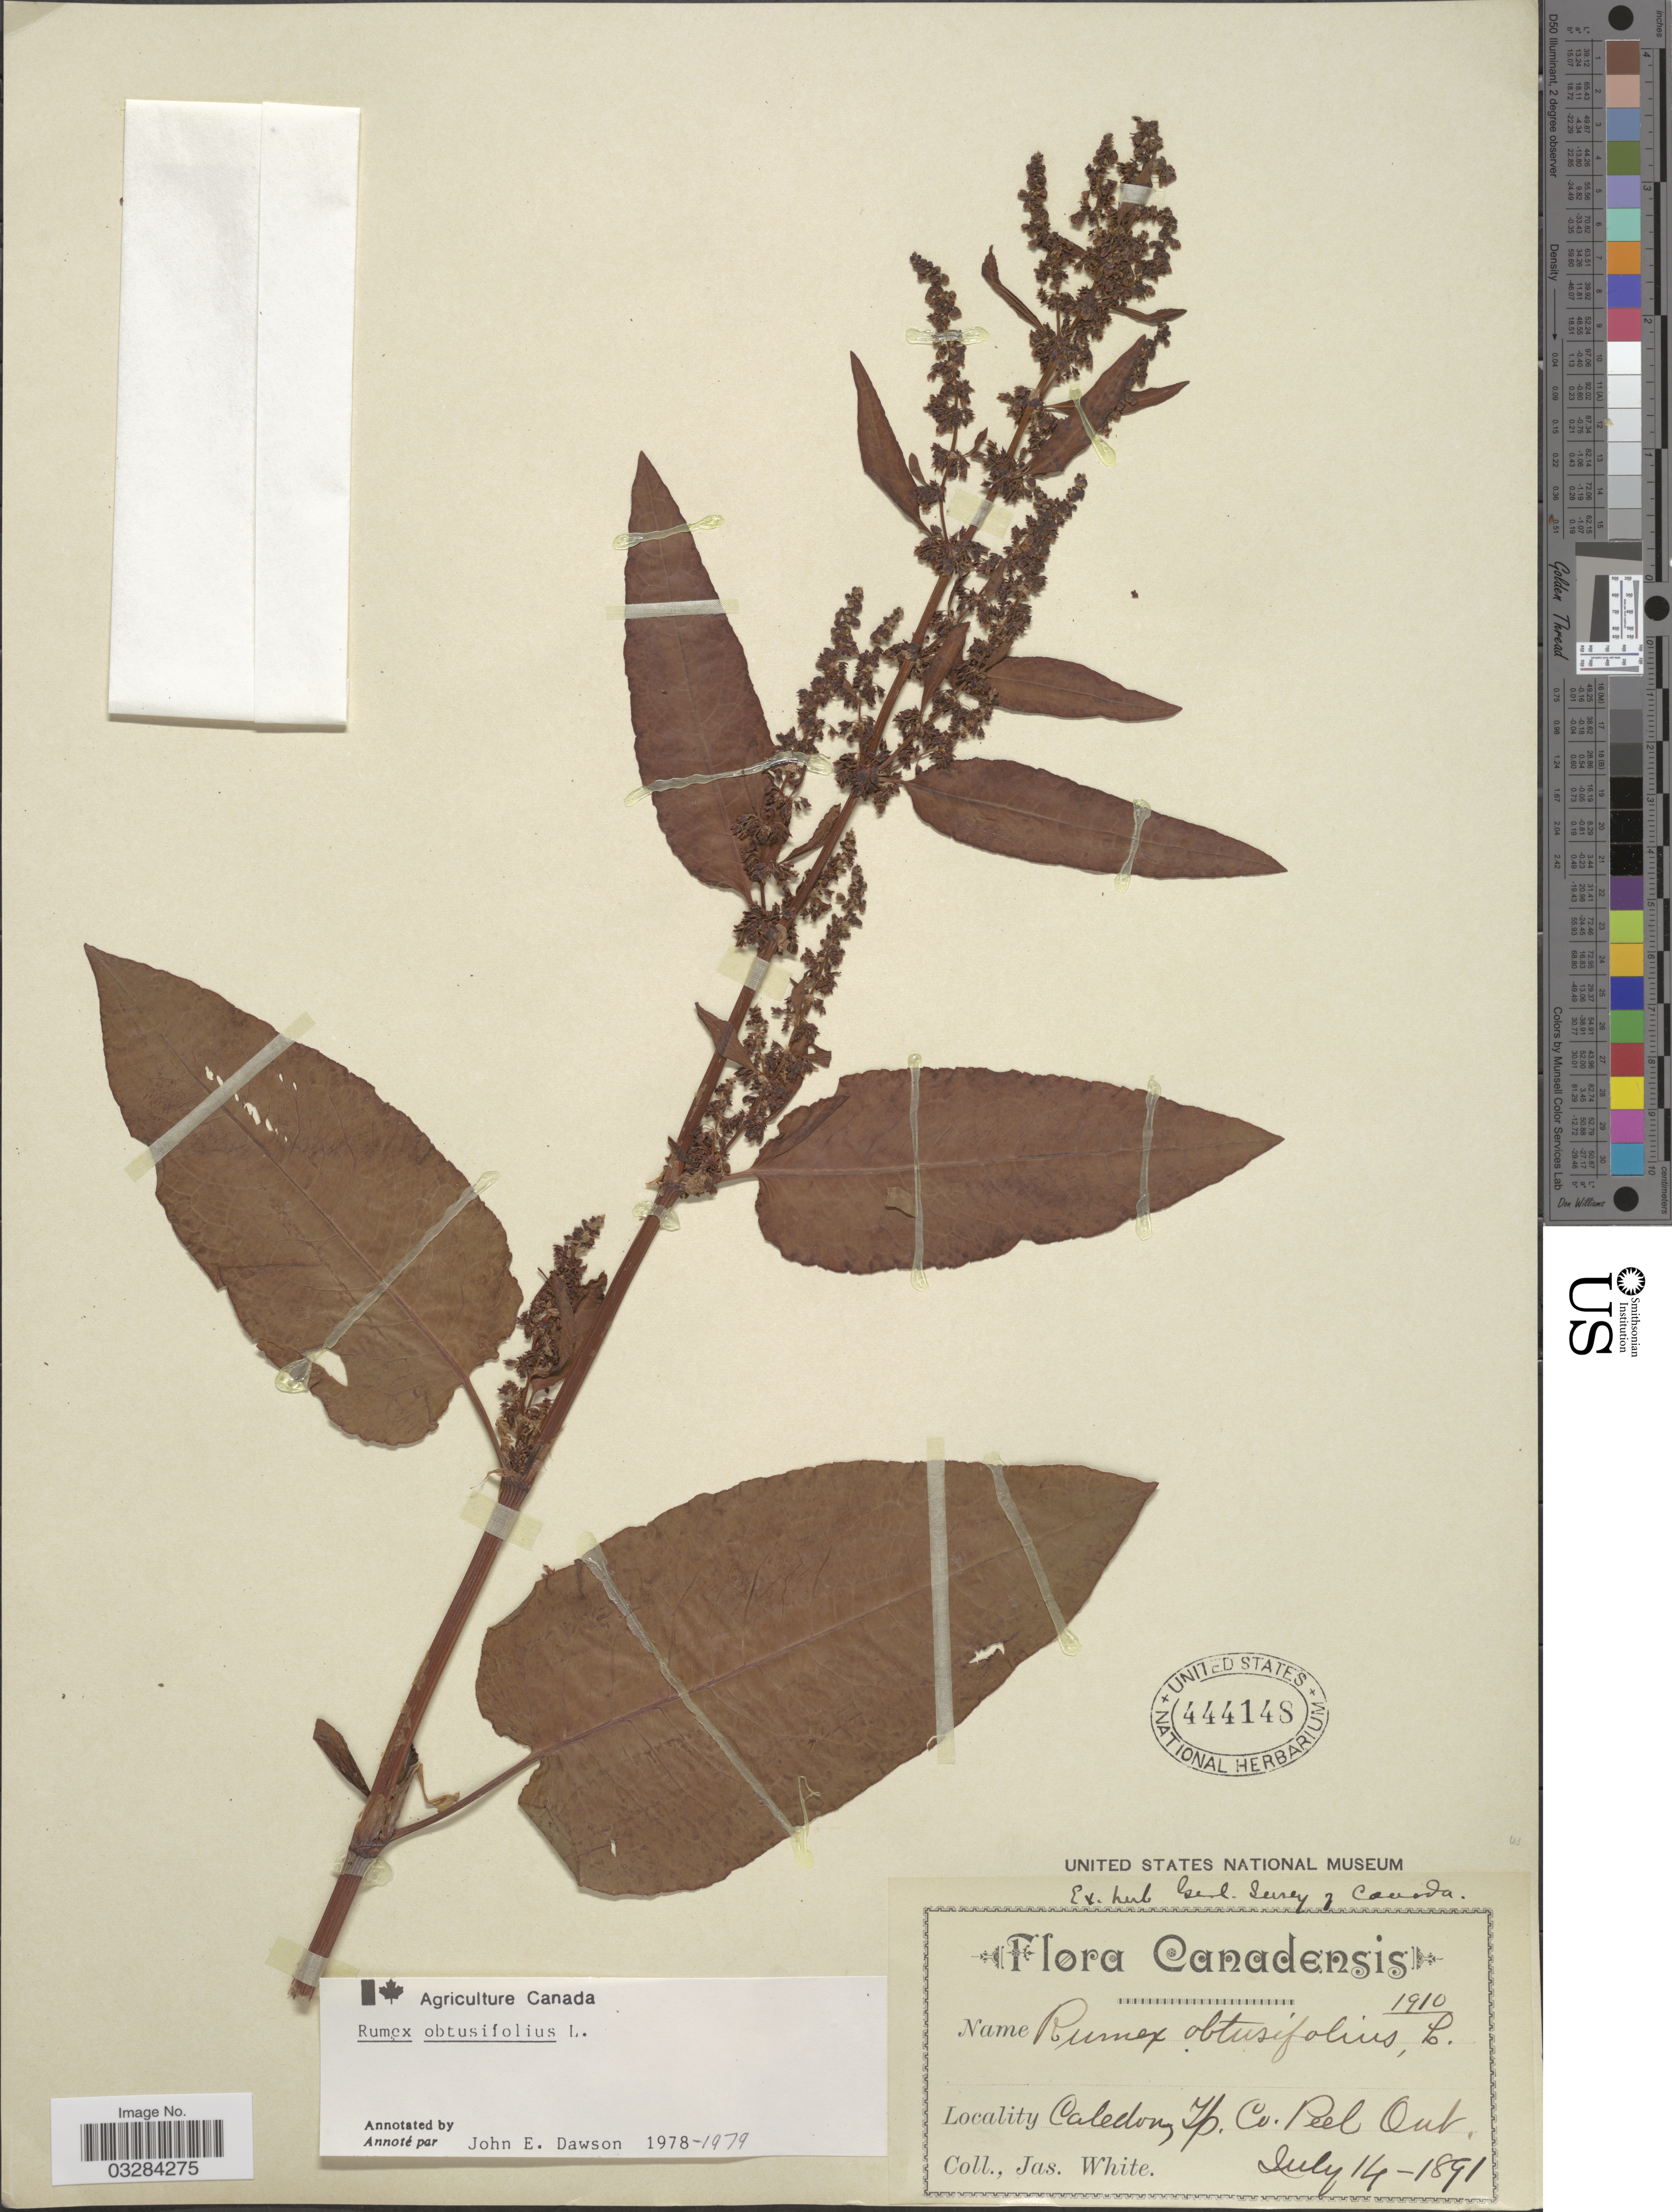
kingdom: Plantae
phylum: Tracheophyta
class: Magnoliopsida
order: Caryophyllales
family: Polygonaceae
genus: Rumex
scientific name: Rumex obtusifolius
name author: L.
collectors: J. White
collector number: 1910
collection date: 1891-07-14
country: Canada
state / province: Ontario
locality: Caledon, Ip. Co. Peel.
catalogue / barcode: US 444148